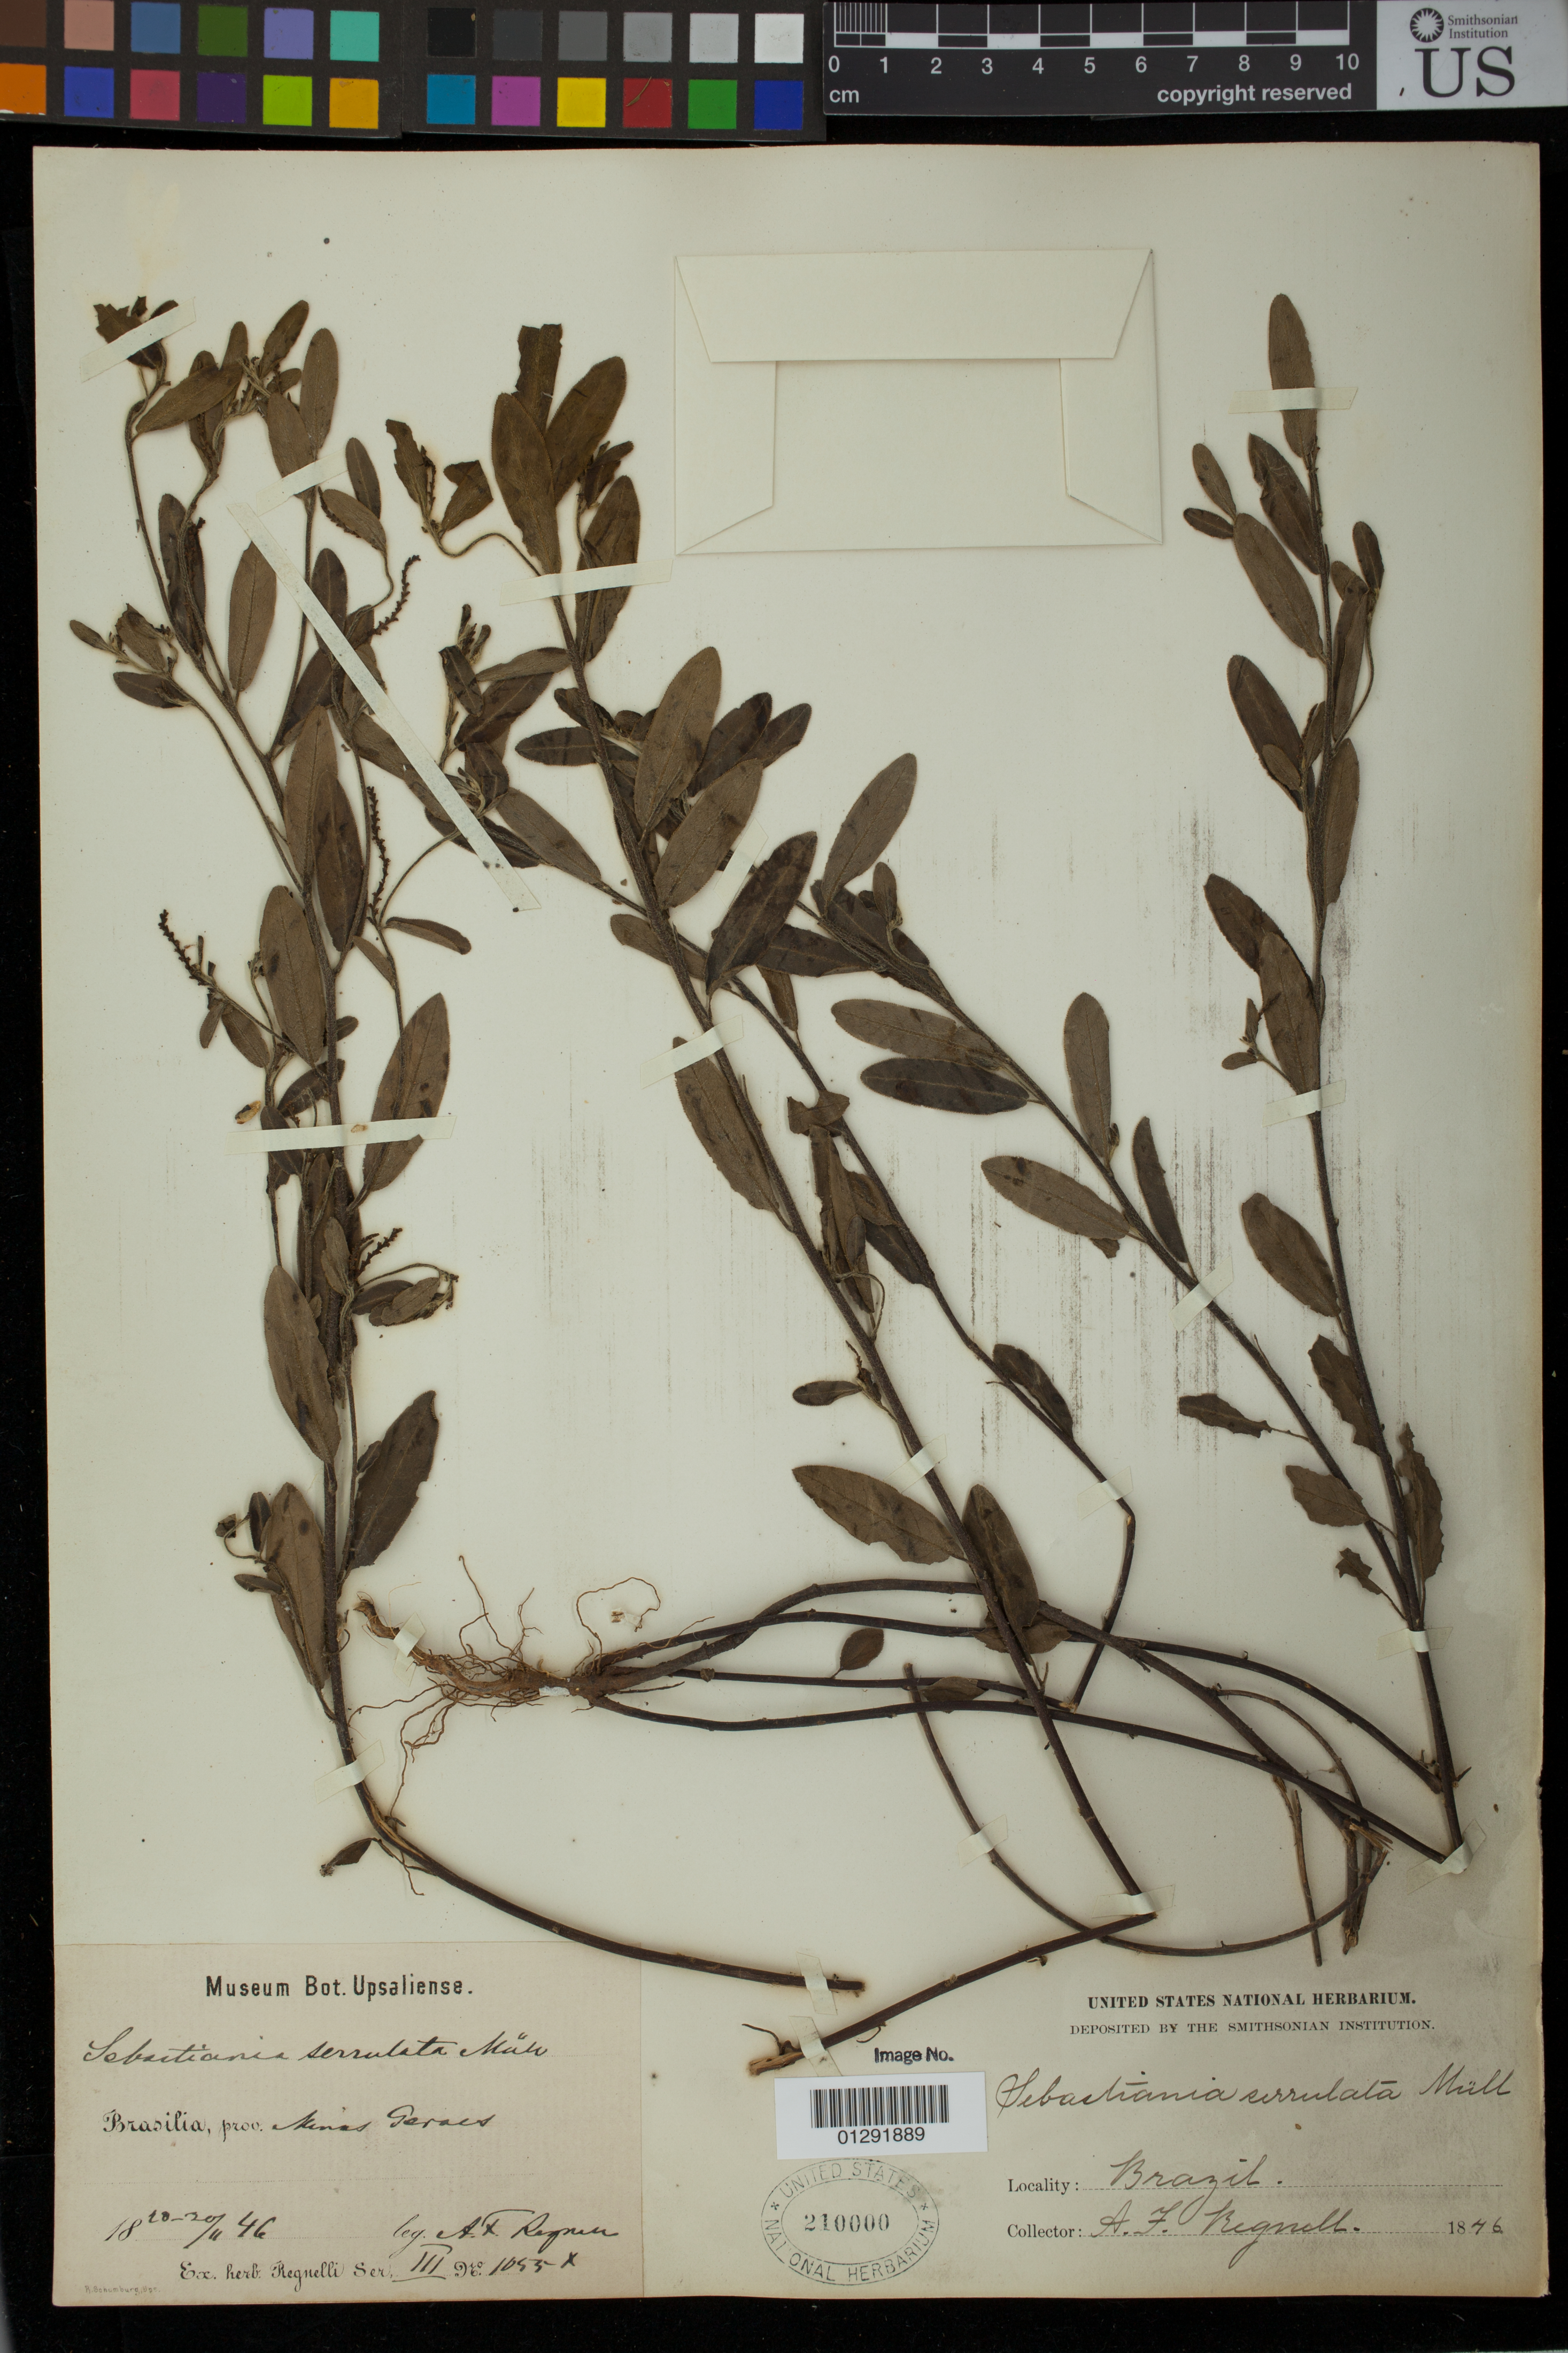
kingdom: Plantae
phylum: Tracheophyta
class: Magnoliopsida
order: Malpighiales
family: Euphorbiaceae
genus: Sebastiania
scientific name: Sebastiania serrulata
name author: (Mart.) Müll. Arg.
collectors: A. F. Regnell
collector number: III-1053-X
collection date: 1846-11-20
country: Brazil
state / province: Minas Gerais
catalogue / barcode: US 210000